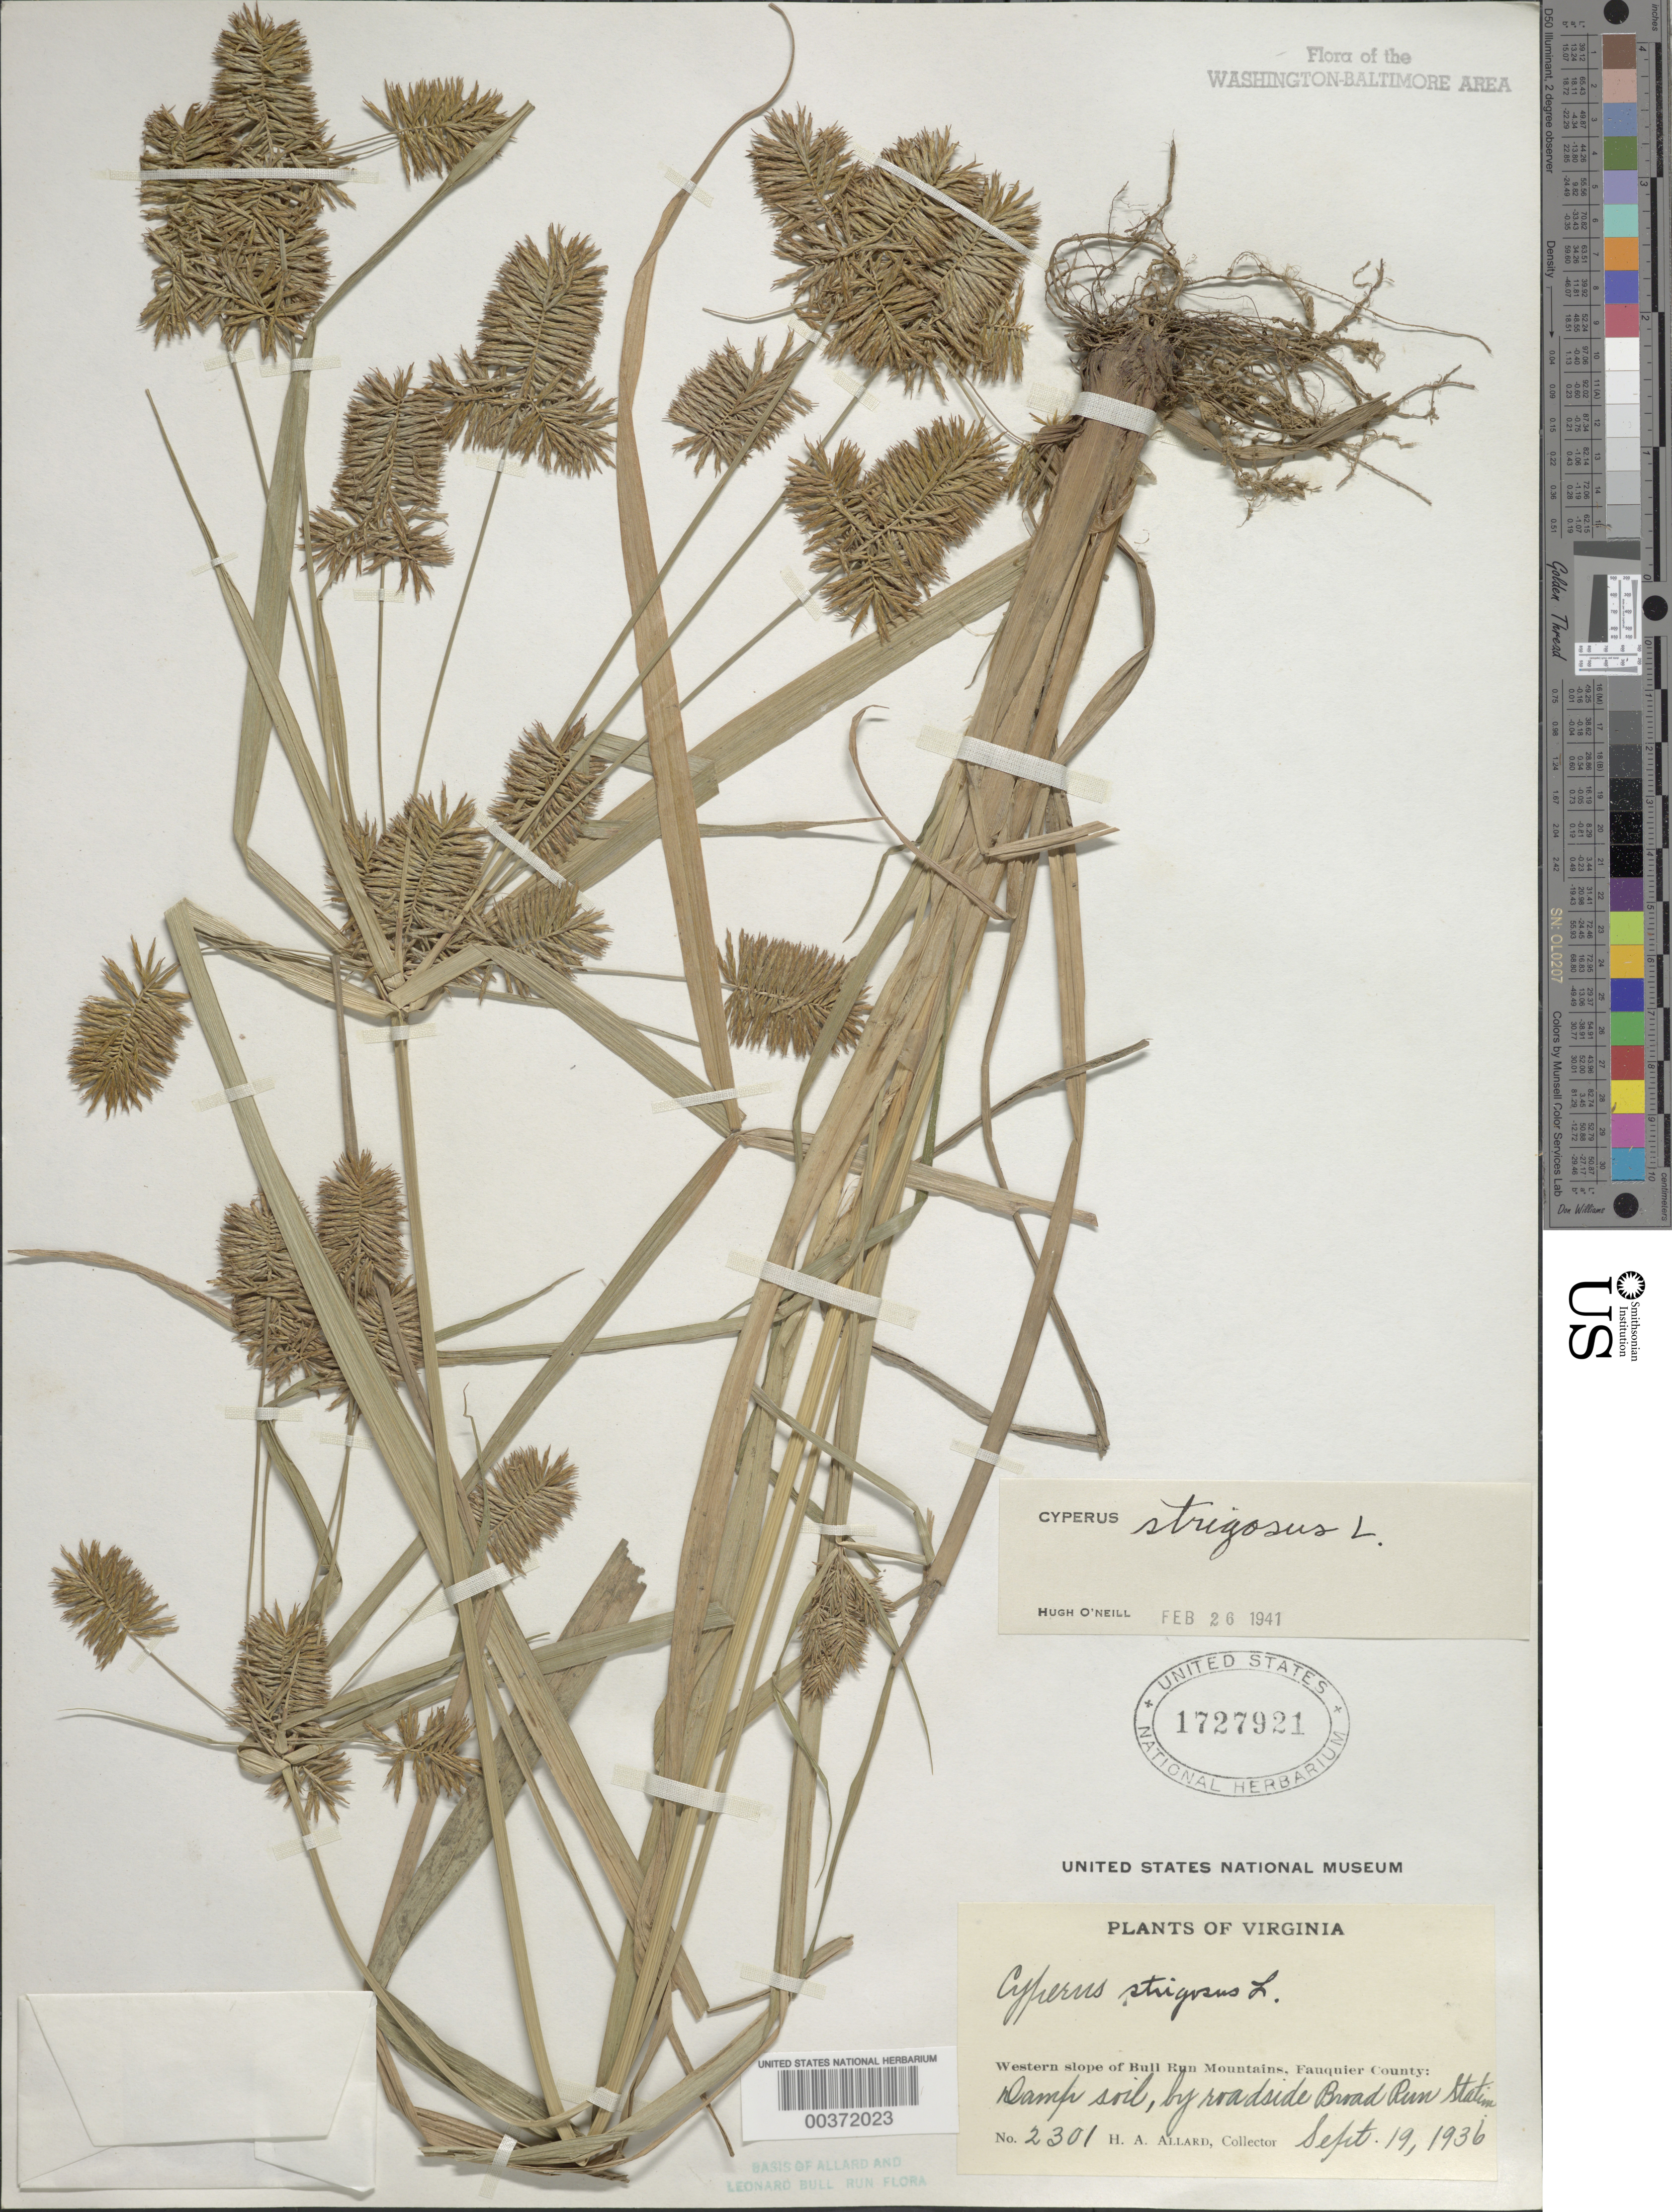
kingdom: Plantae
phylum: Tracheophyta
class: Liliopsida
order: Poales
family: Cyperaceae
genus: Cyperus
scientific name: Cyperus strigosus L.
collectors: H. A. Allard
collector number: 2301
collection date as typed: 19 Sep 1936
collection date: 1936-09-19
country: United States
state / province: Virginia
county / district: Fauquier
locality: Broad Run Station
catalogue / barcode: US 1727921